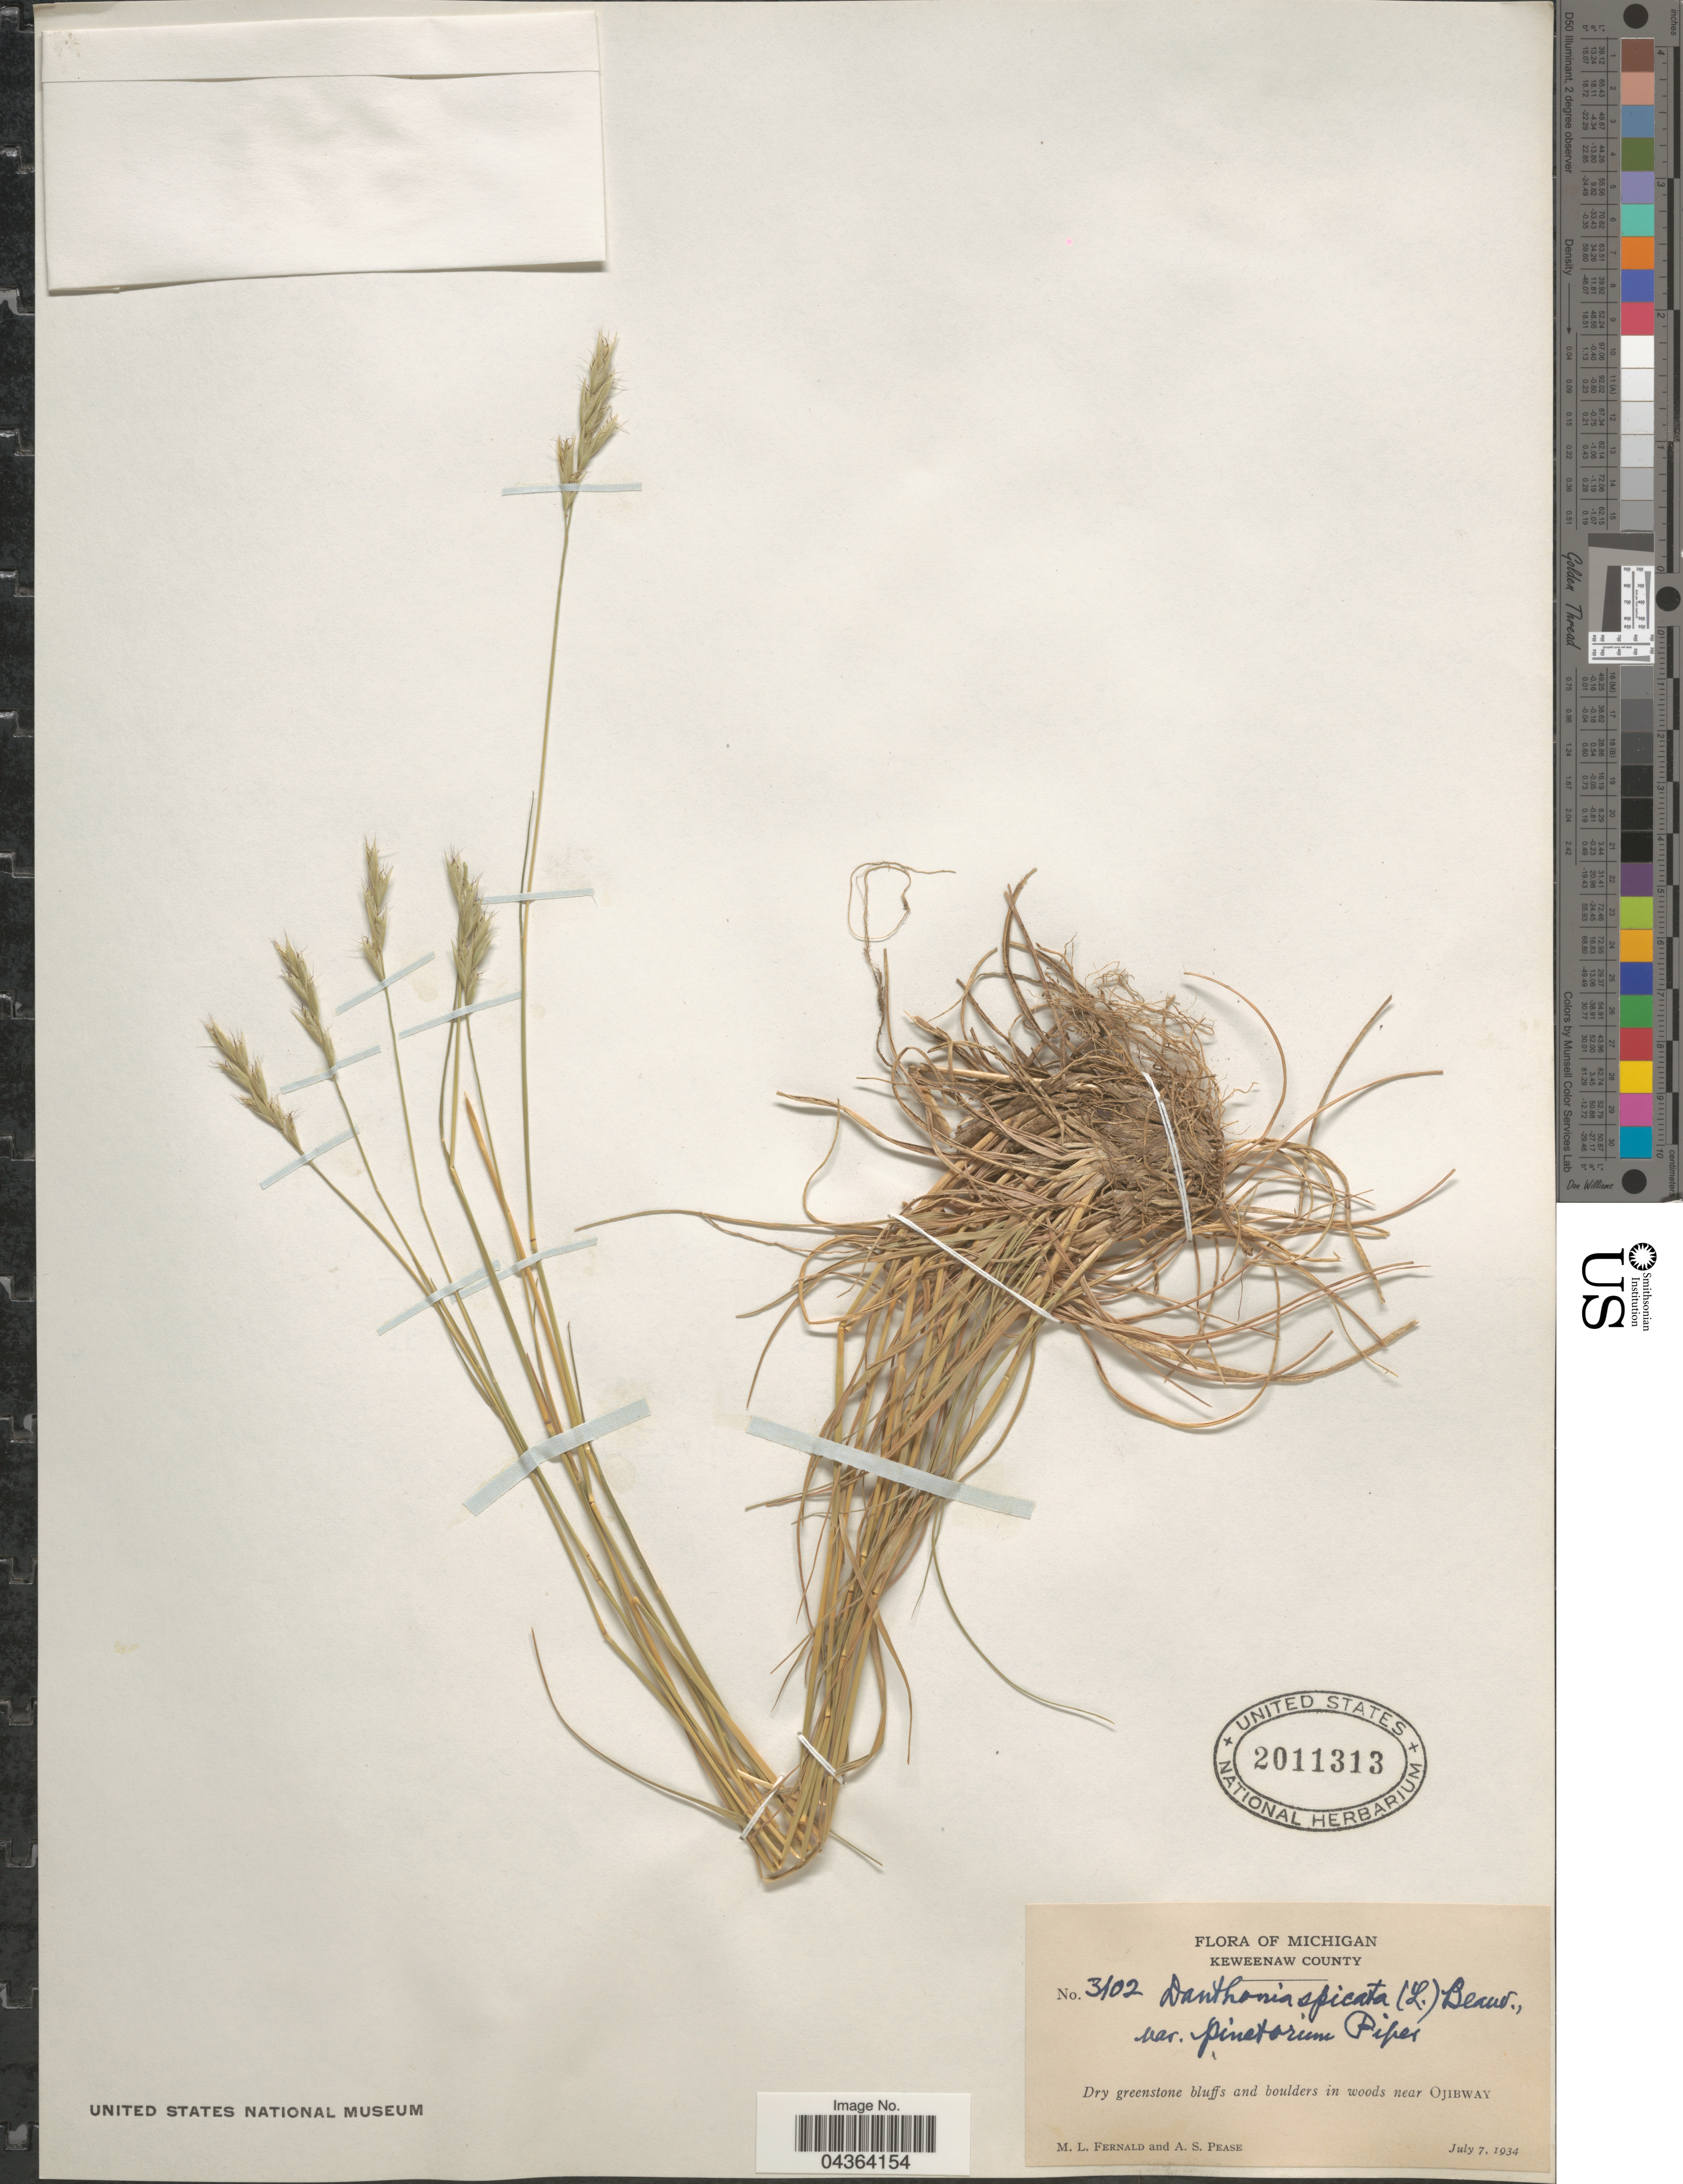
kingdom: Plantae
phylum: Tracheophyta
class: Liliopsida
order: Poales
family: Poaceae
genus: Danthonia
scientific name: Danthonia spicata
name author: (L.) P. Beauv. ex Roem. & Schult.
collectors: M. L. Fernald & A. S. Pease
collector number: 3102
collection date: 1934-07-07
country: United States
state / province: Michigan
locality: Keweenaw County. Dry greenstone bluffs and boulders in woods near Ojibway.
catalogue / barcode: US 2011313